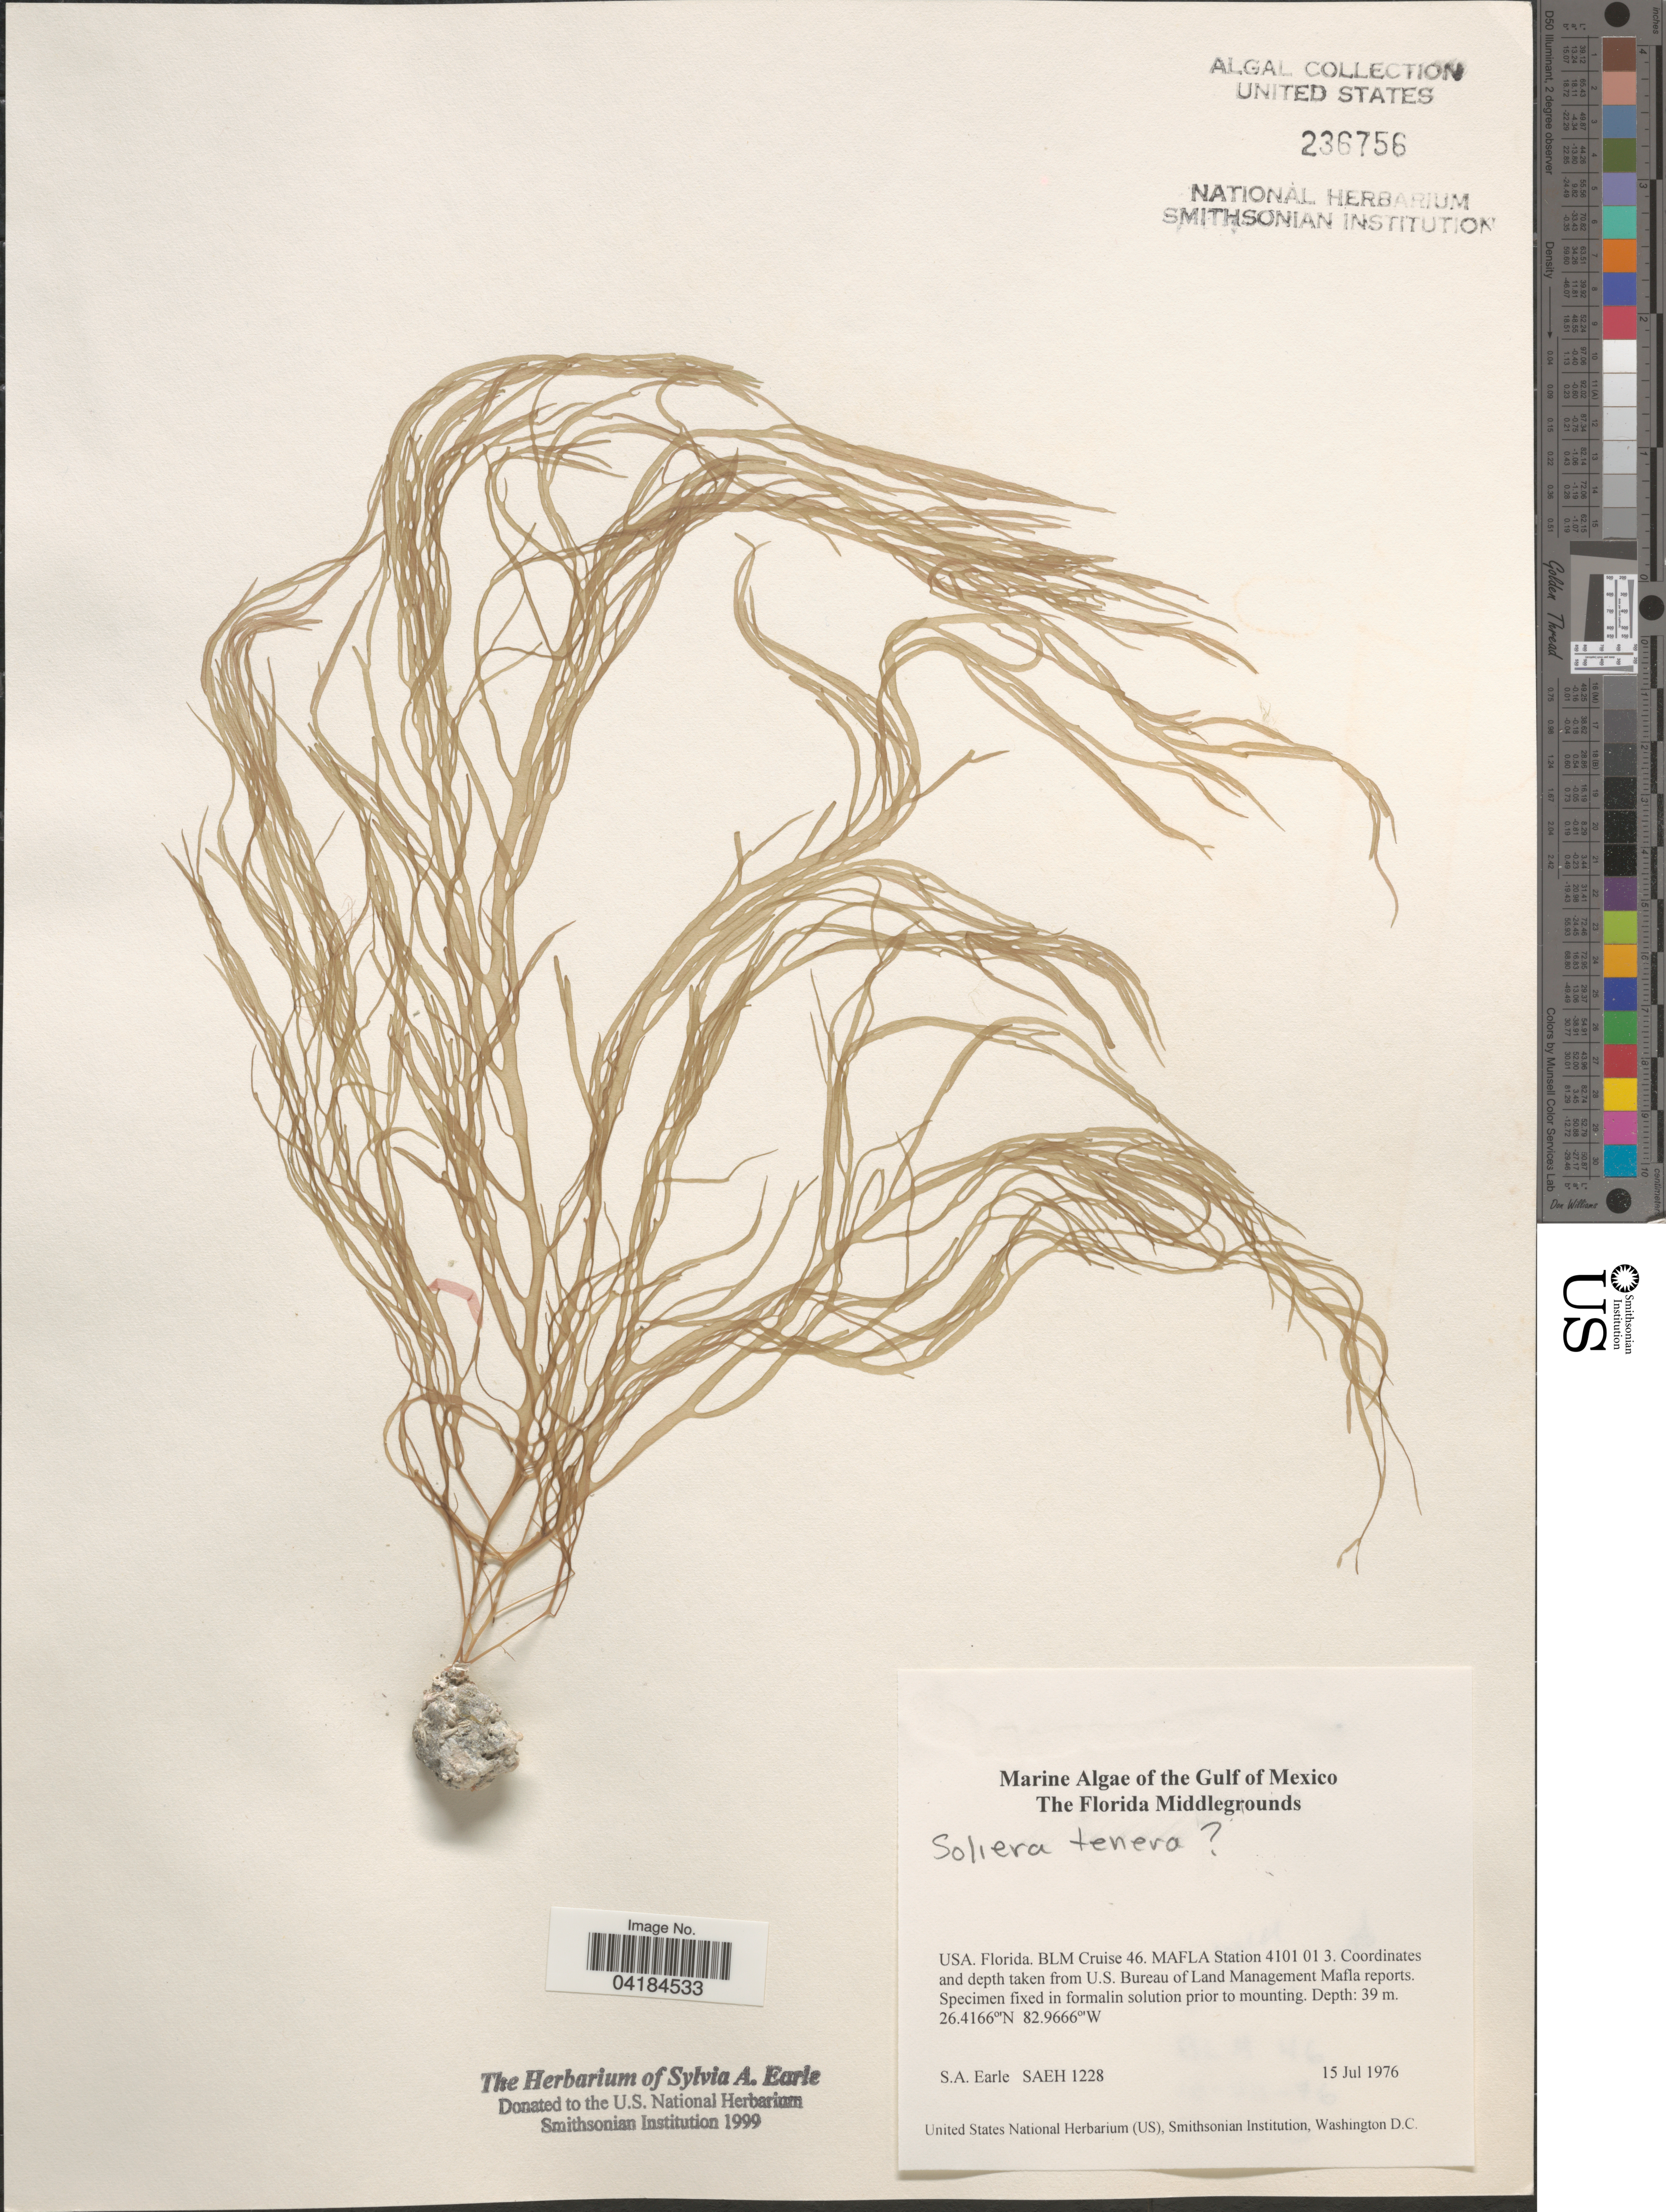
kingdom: Plantae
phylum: Rhodophyta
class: Florideophyceae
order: Gigartinales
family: Solieriaceae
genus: Solieria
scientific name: Solieria filiformis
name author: (Kütz.) P.W. Gabrielson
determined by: Algae name updating Project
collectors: S. A. Earle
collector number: SAEH1228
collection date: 1976-07-15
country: United States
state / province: Florida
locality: The Gulf of Mexico. The Florida Middlegrounds. BLM Cruise 46. MAFLA Station 4101 01 3. Coordinates and depth taken from U.S. Bureau of Land Management Mafla reports.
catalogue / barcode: US 236756